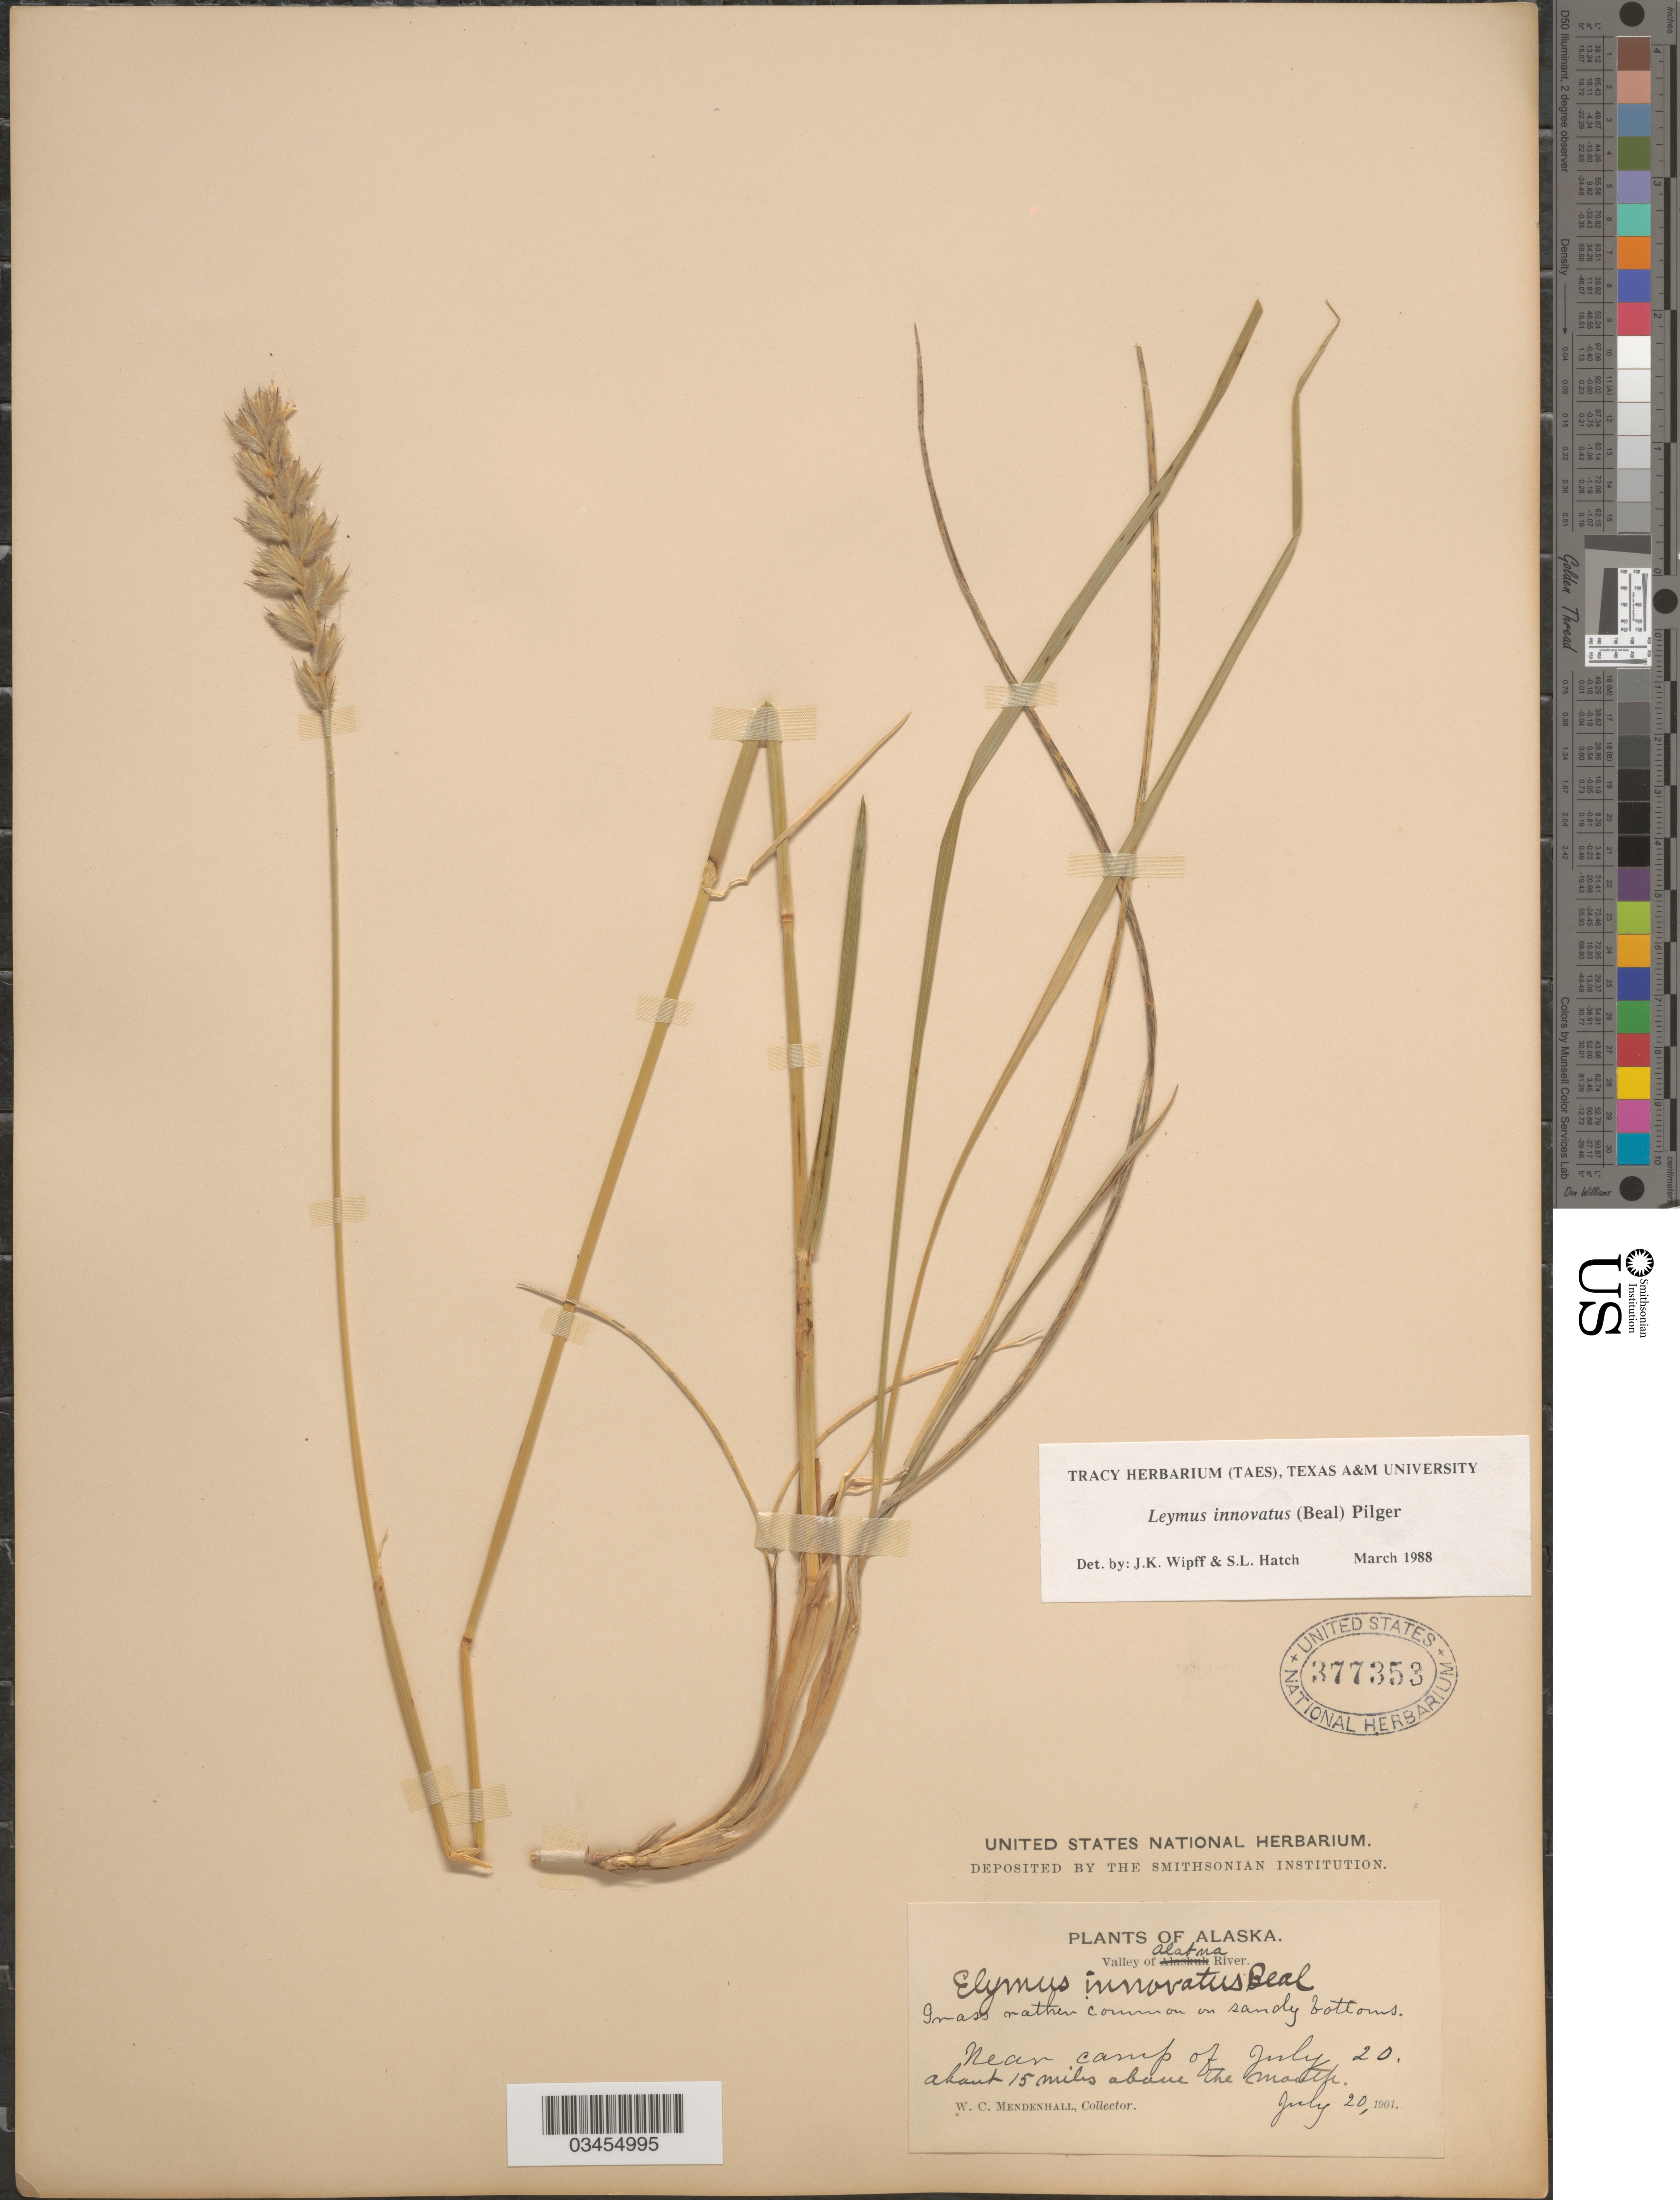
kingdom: Plantae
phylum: Tracheophyta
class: Liliopsida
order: Poales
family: Poaceae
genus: Leymus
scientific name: Leymus innovatus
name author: (W.J. Beal) Pilg.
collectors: W. Mendenhall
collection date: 1901-07-20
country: United States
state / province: Alaska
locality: Valley of Alatna River. Grass rather common on sandy bottoms. Near camp of July 20, about 15 miles above the mouth.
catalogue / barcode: US 377353